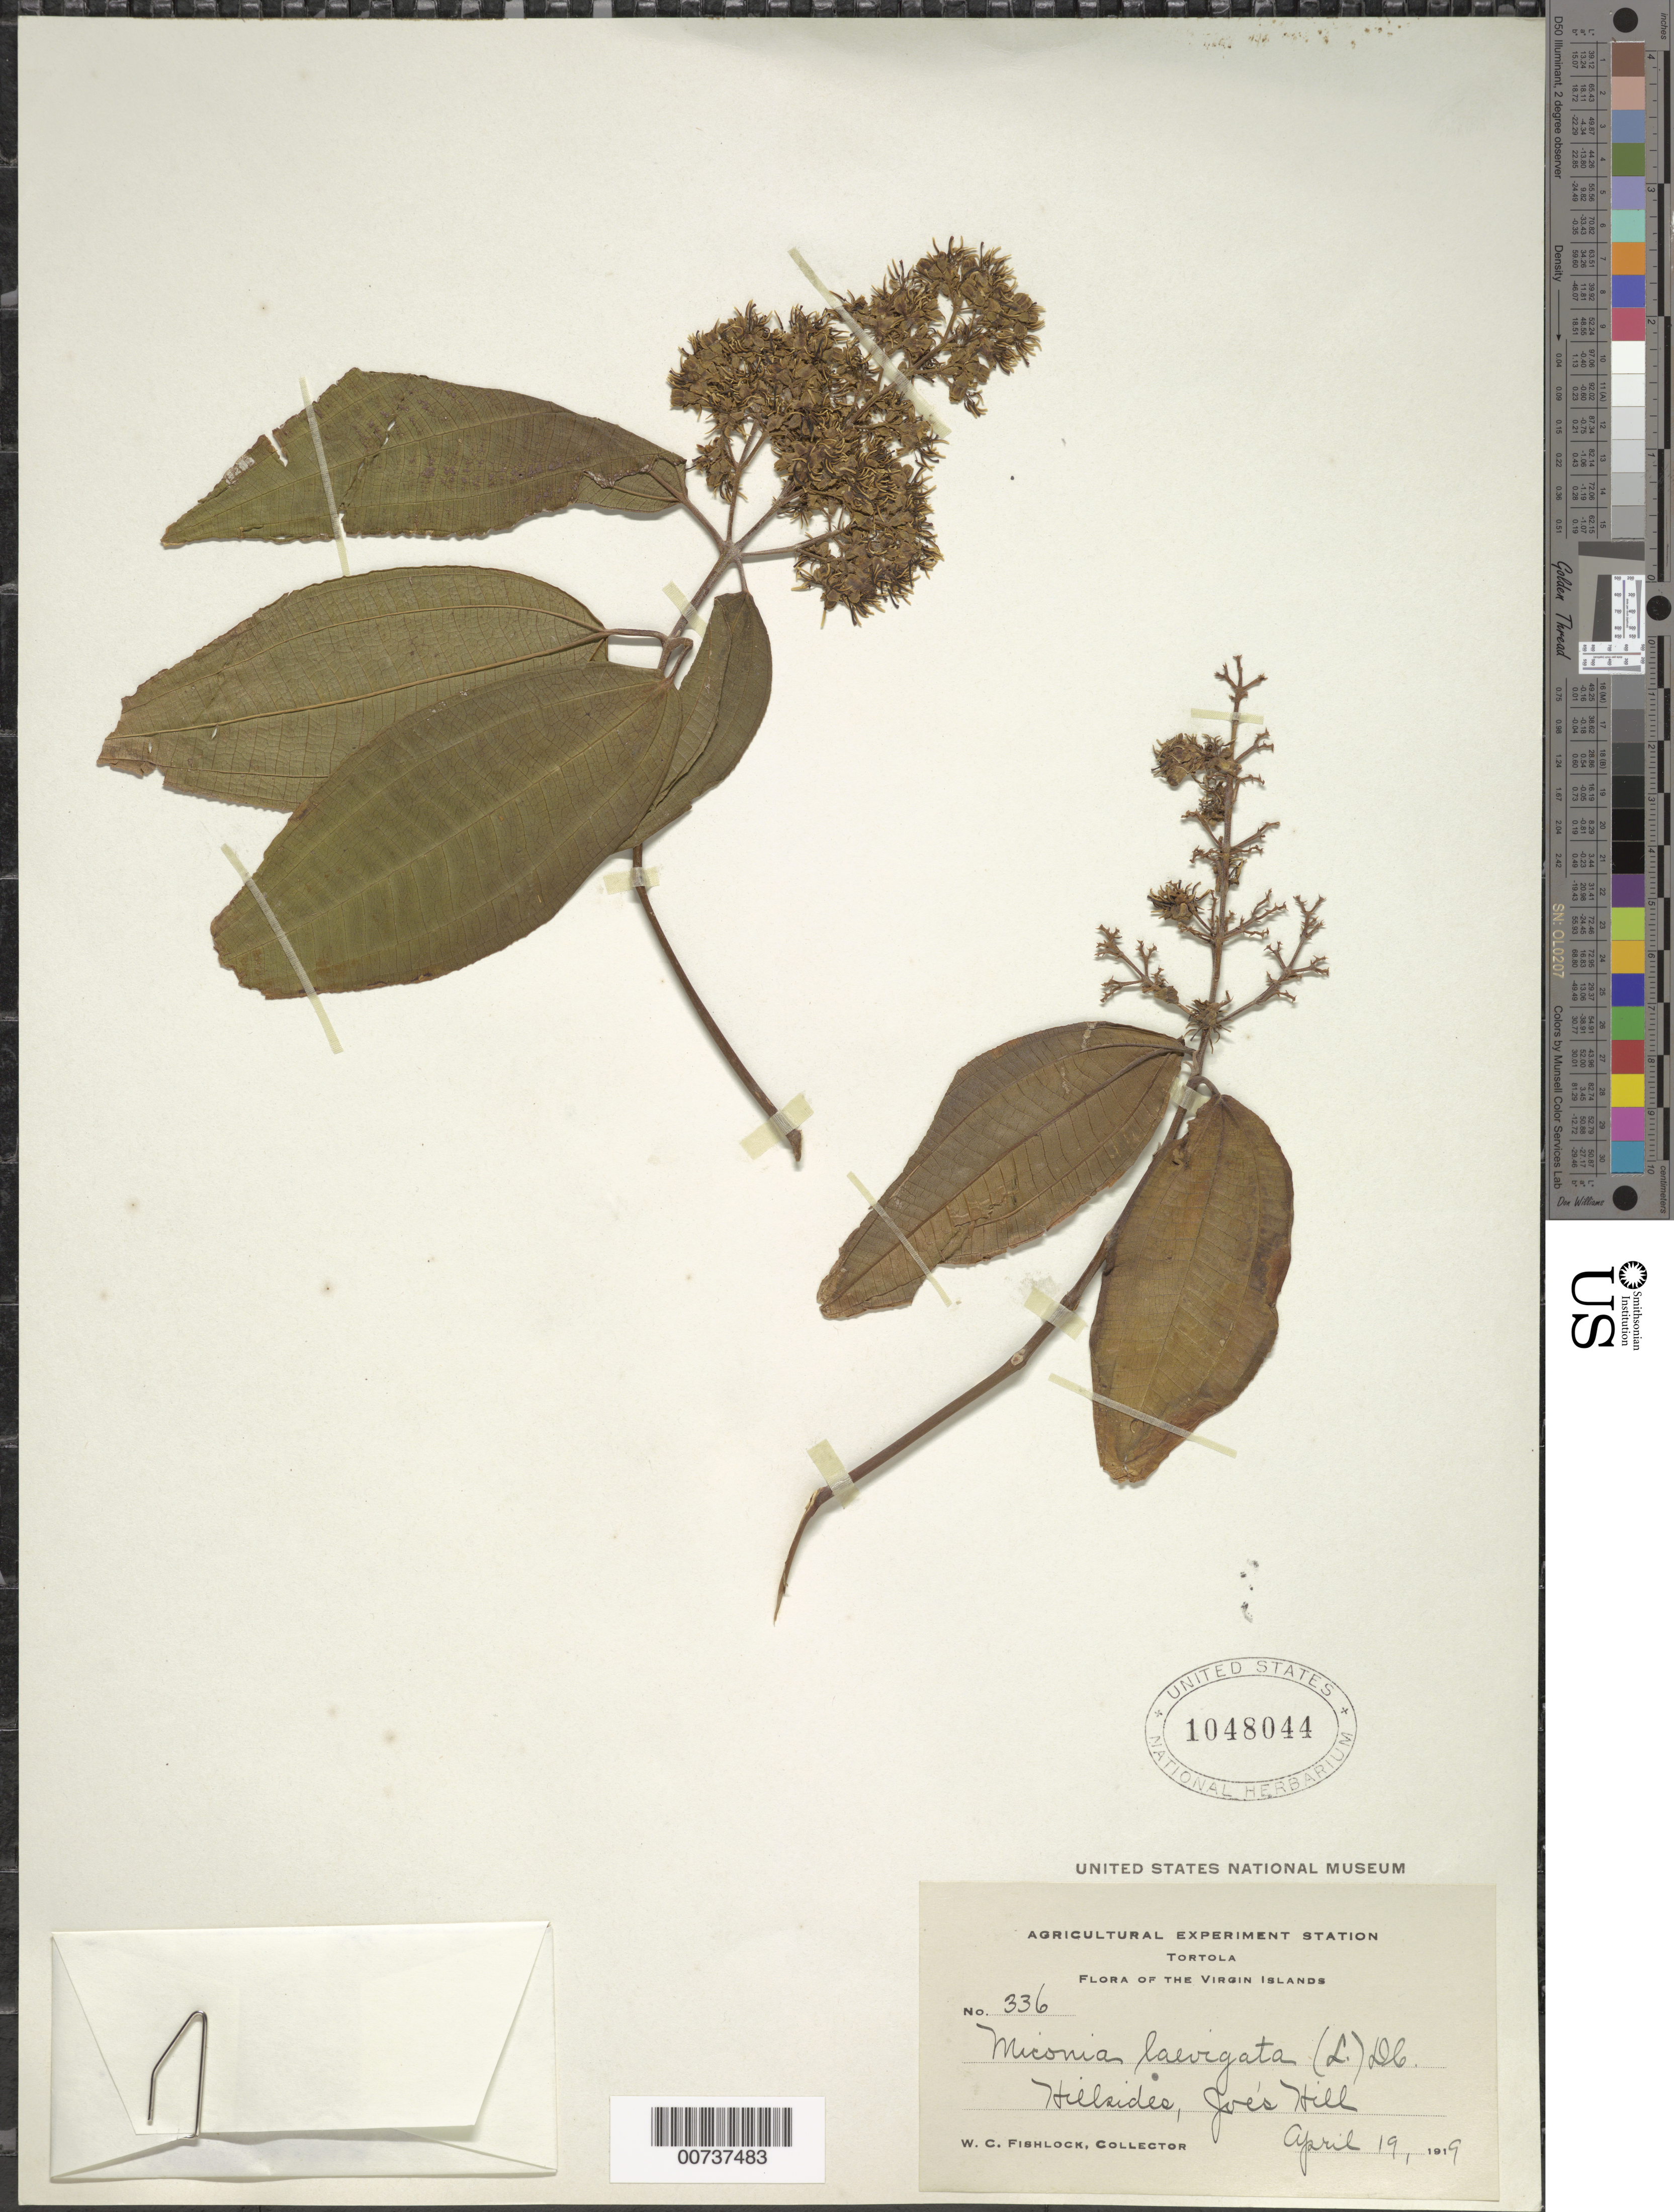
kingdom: Plantae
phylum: Tracheophyta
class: Magnoliopsida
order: Myrtales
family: Melastomataceae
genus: Miconia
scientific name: Miconia laevigata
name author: (L.) D. Don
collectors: W. Fishlock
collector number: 336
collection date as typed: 19 Apr 1919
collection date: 1919-04-19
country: British Virgin Islands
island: Tortola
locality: Joe's Hill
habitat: Hillsides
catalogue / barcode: US 1048044